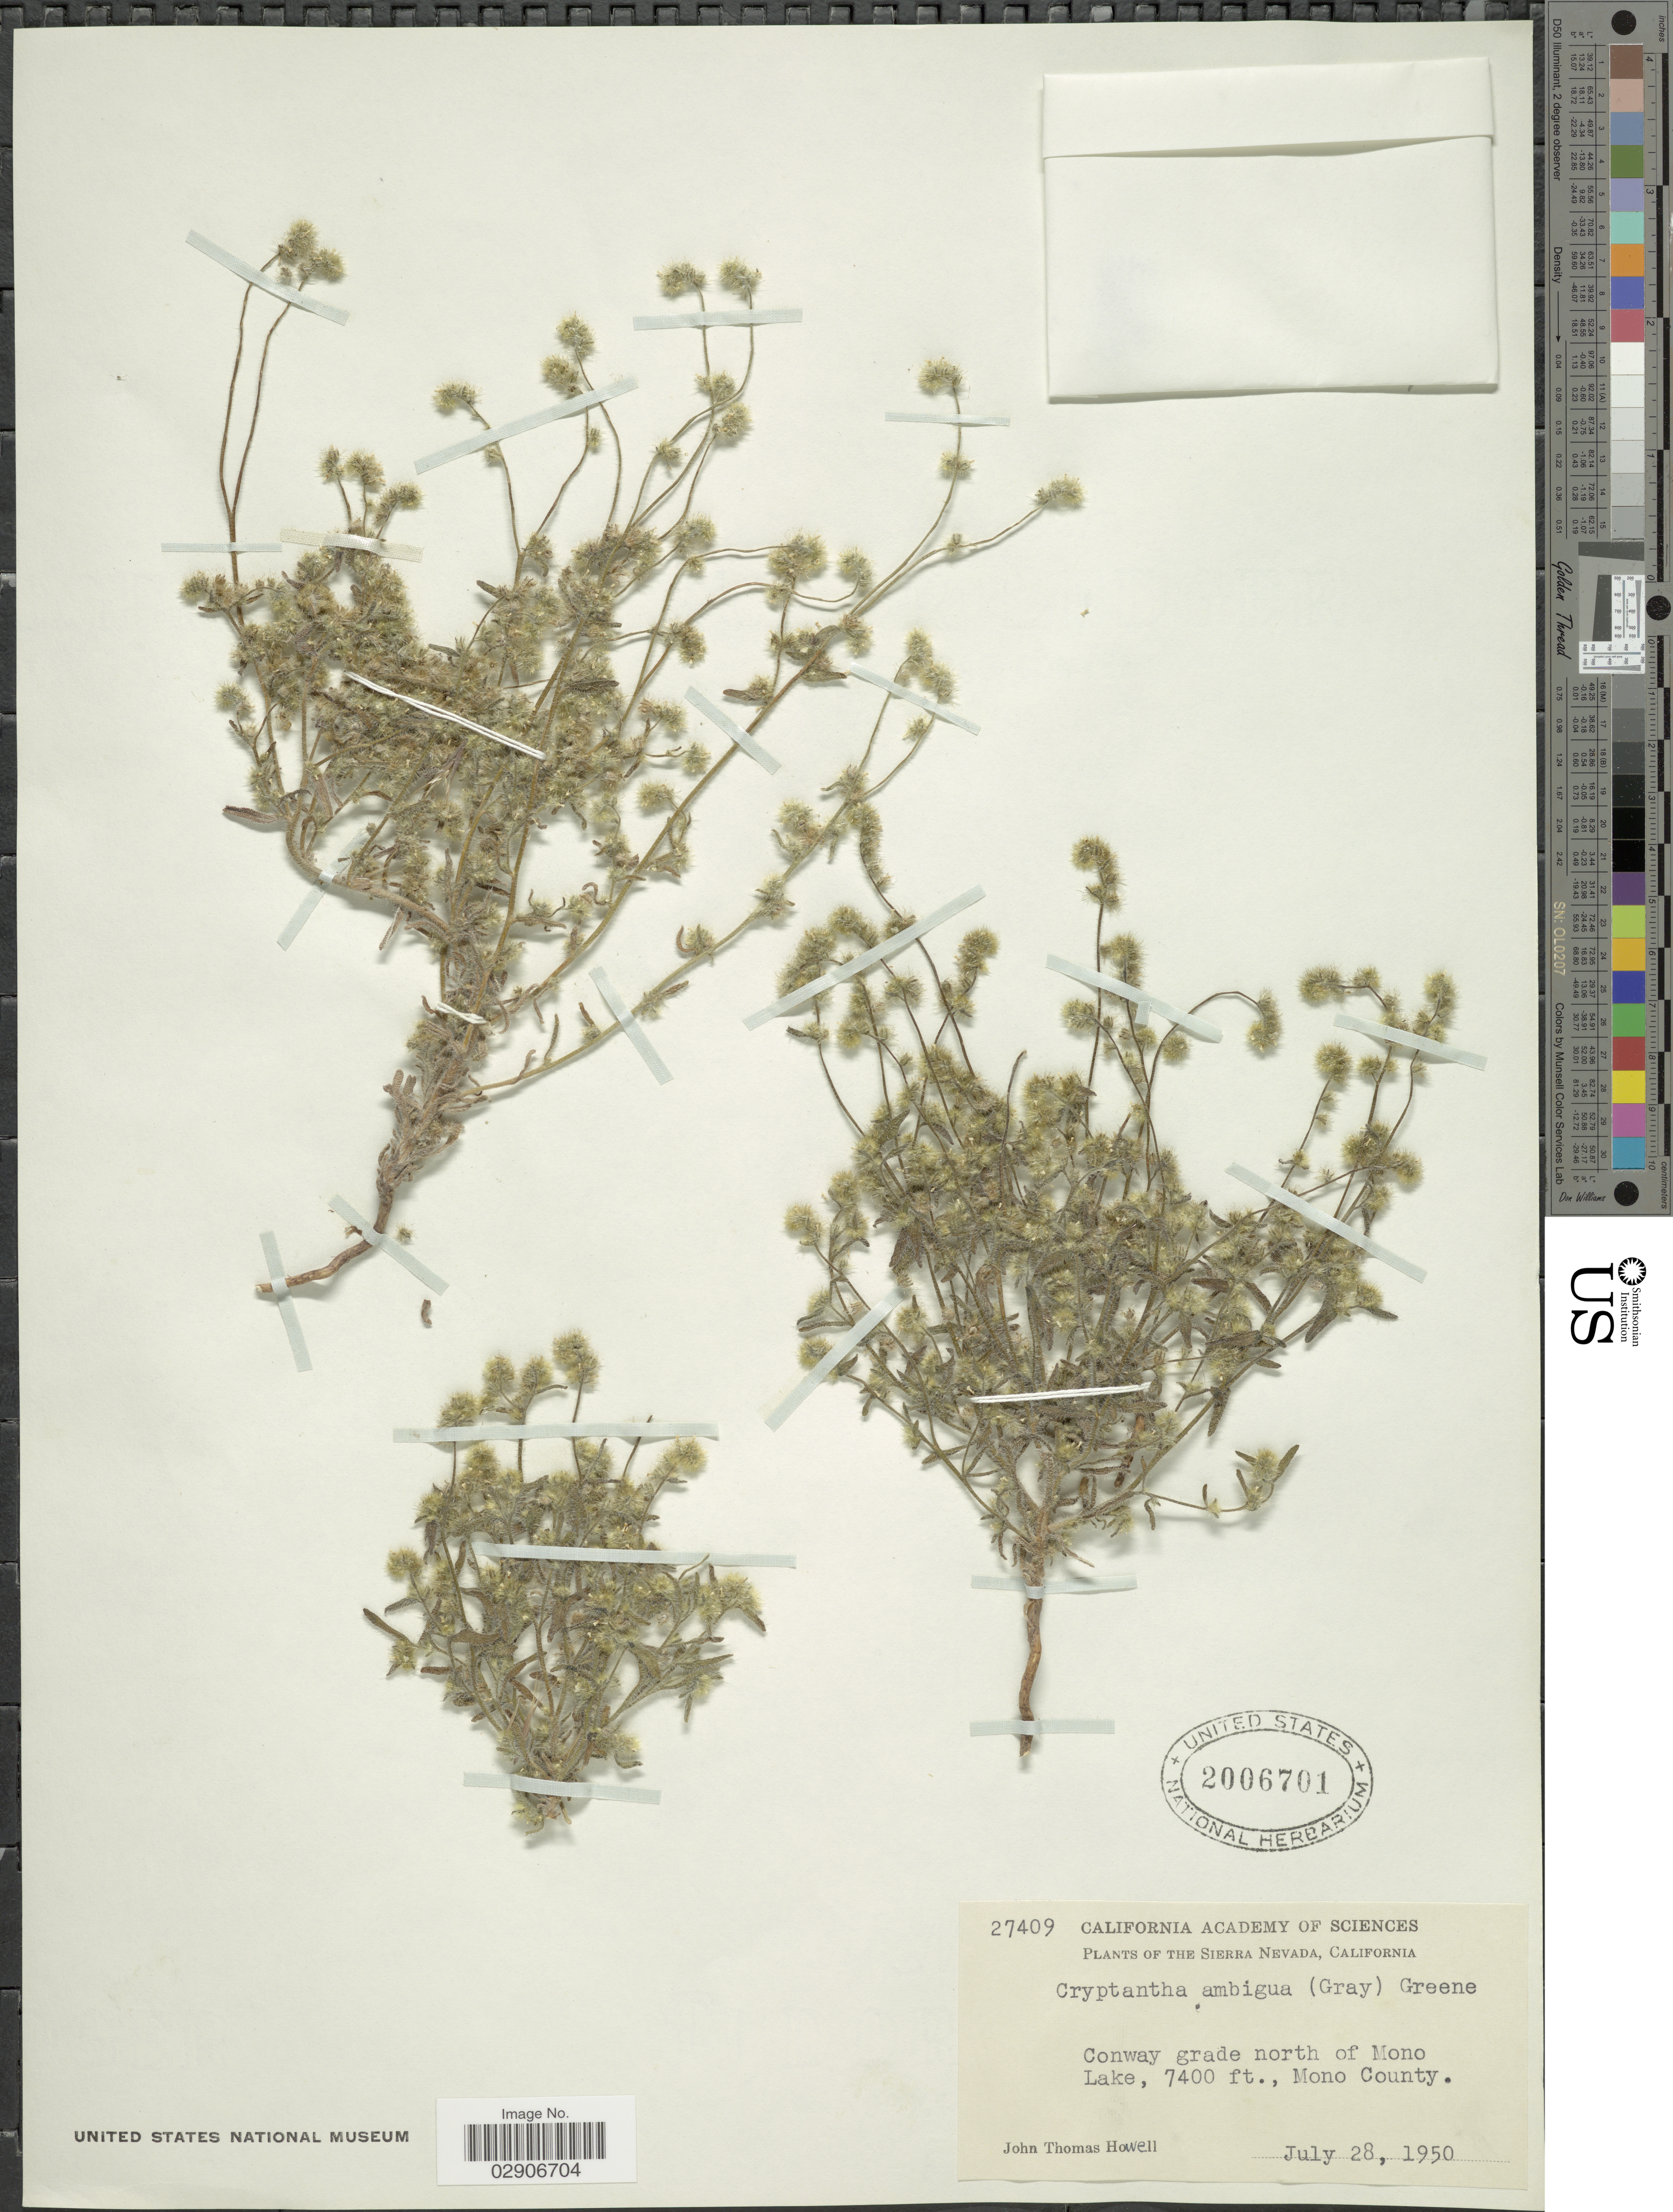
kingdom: Plantae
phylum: Tracheophyta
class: Magnoliopsida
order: Boraginales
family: Boraginaceae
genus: Cryptantha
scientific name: Cryptantha ambigua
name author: (A. Gray) Greene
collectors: J. T. Howell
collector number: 27409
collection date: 1950-07-28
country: United States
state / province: California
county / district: Mono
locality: Conway grade north of Mono Lake, Mono County. The Sierra Nevada, California.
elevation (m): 2256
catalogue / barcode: US 2006701